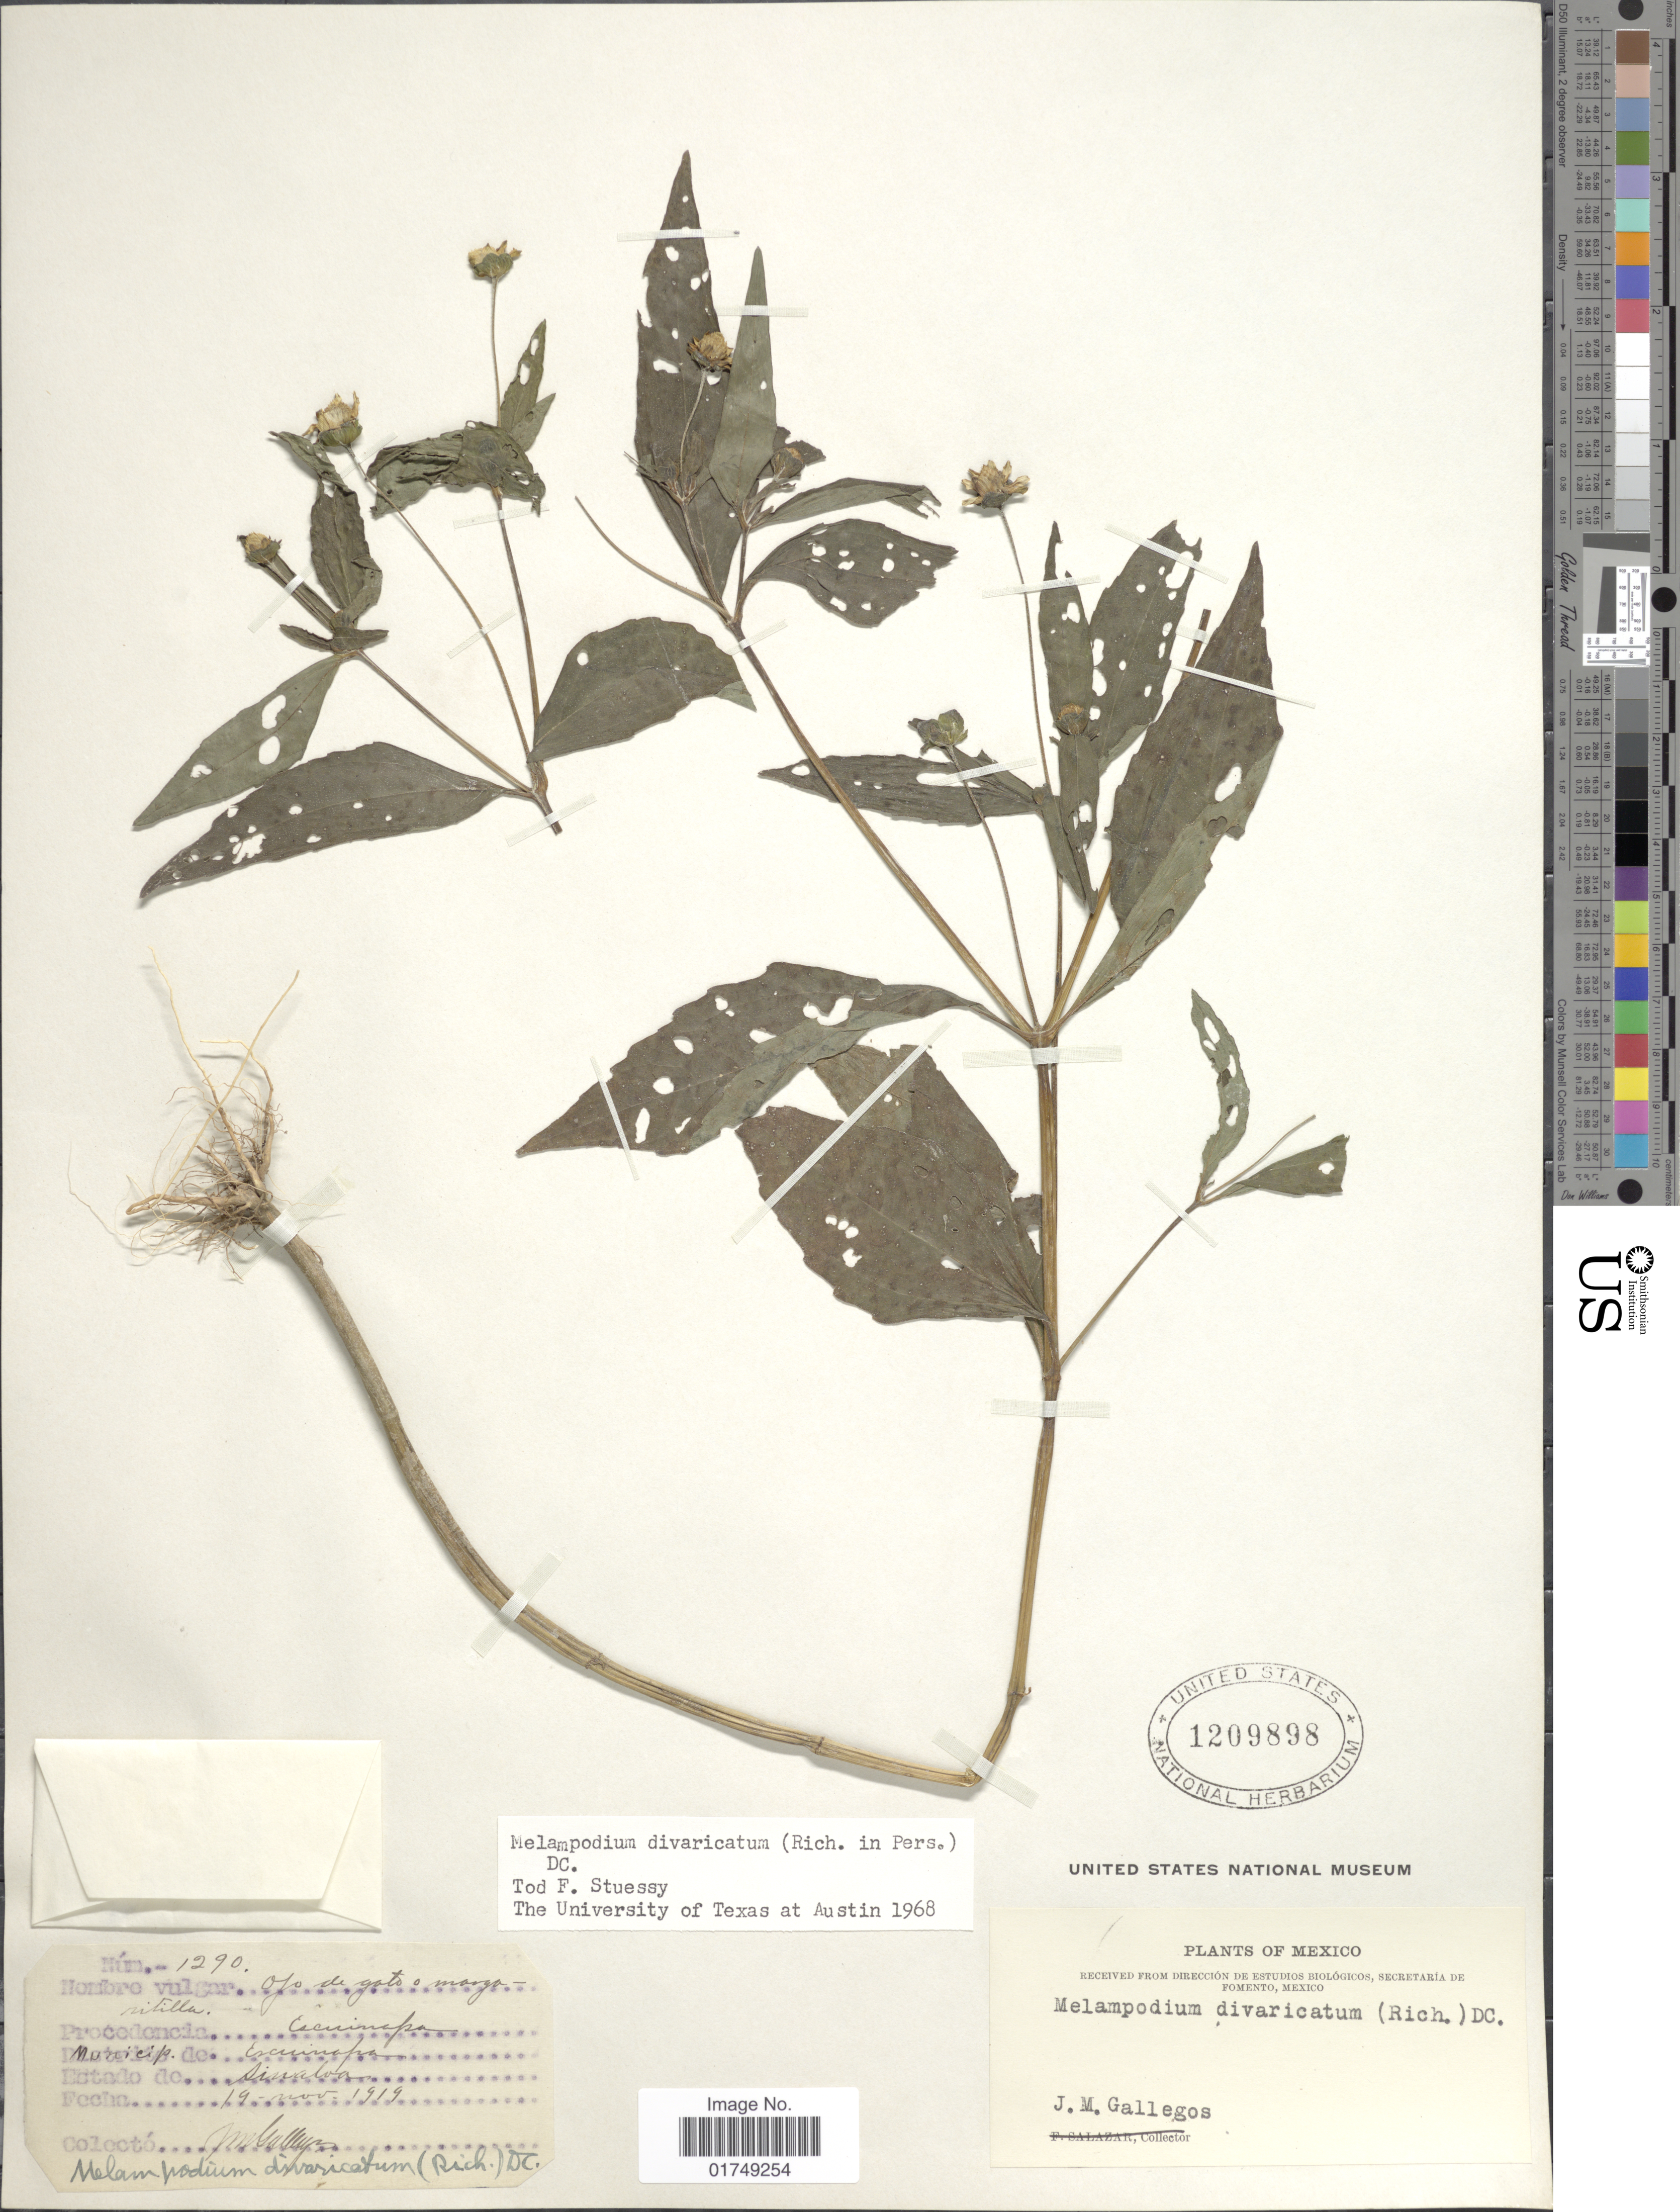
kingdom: Plantae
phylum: Tracheophyta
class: Magnoliopsida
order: Asterales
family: Asteraceae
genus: Melampodium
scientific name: Melampodium divaricatum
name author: (Rich.) DC.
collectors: J. Gallegos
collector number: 1290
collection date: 1919-11-19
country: Mexico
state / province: Sinaloa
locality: Escuinapa, Municip. Escuinapa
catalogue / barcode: US 1209898